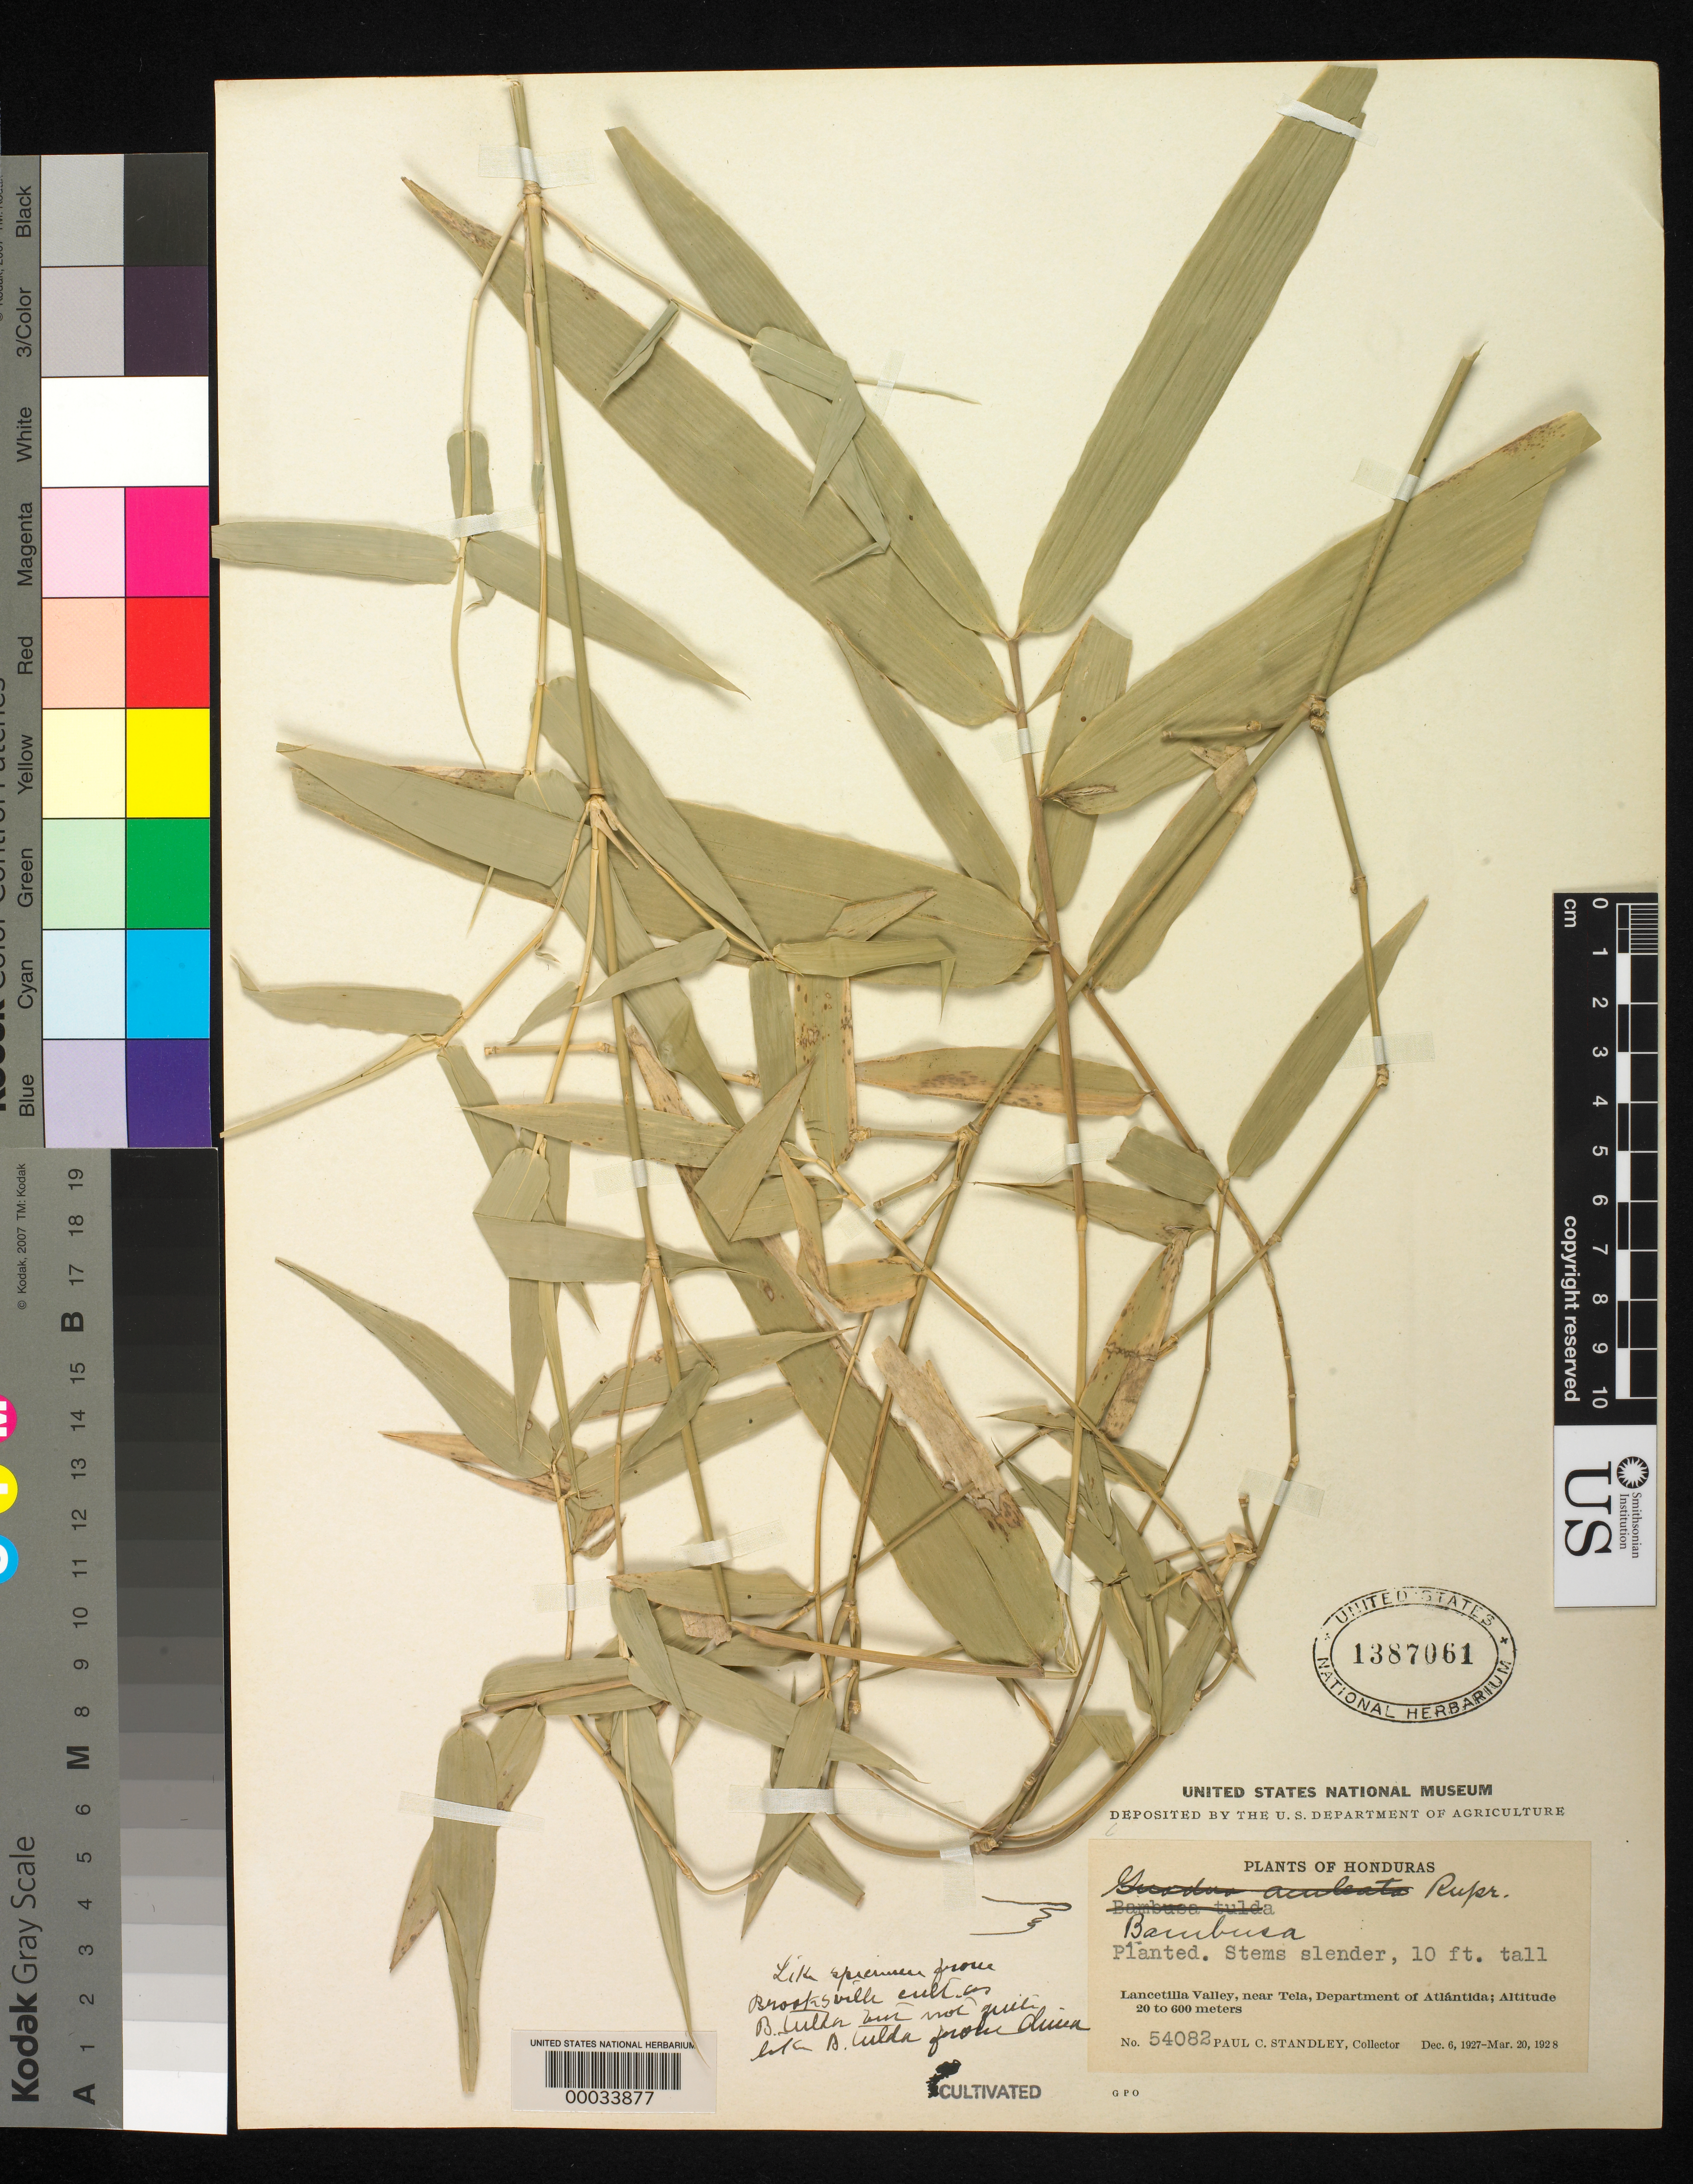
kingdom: Plantae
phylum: Tracheophyta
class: Liliopsida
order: Poales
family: Poaceae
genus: Bambusa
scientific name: Bambusa sp.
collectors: P. C. Standley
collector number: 54082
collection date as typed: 06 Dec 1927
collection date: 1927-12-06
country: Honduras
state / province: Atlántida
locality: Lancetilla Valley, Tela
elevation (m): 20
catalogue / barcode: US 1387061